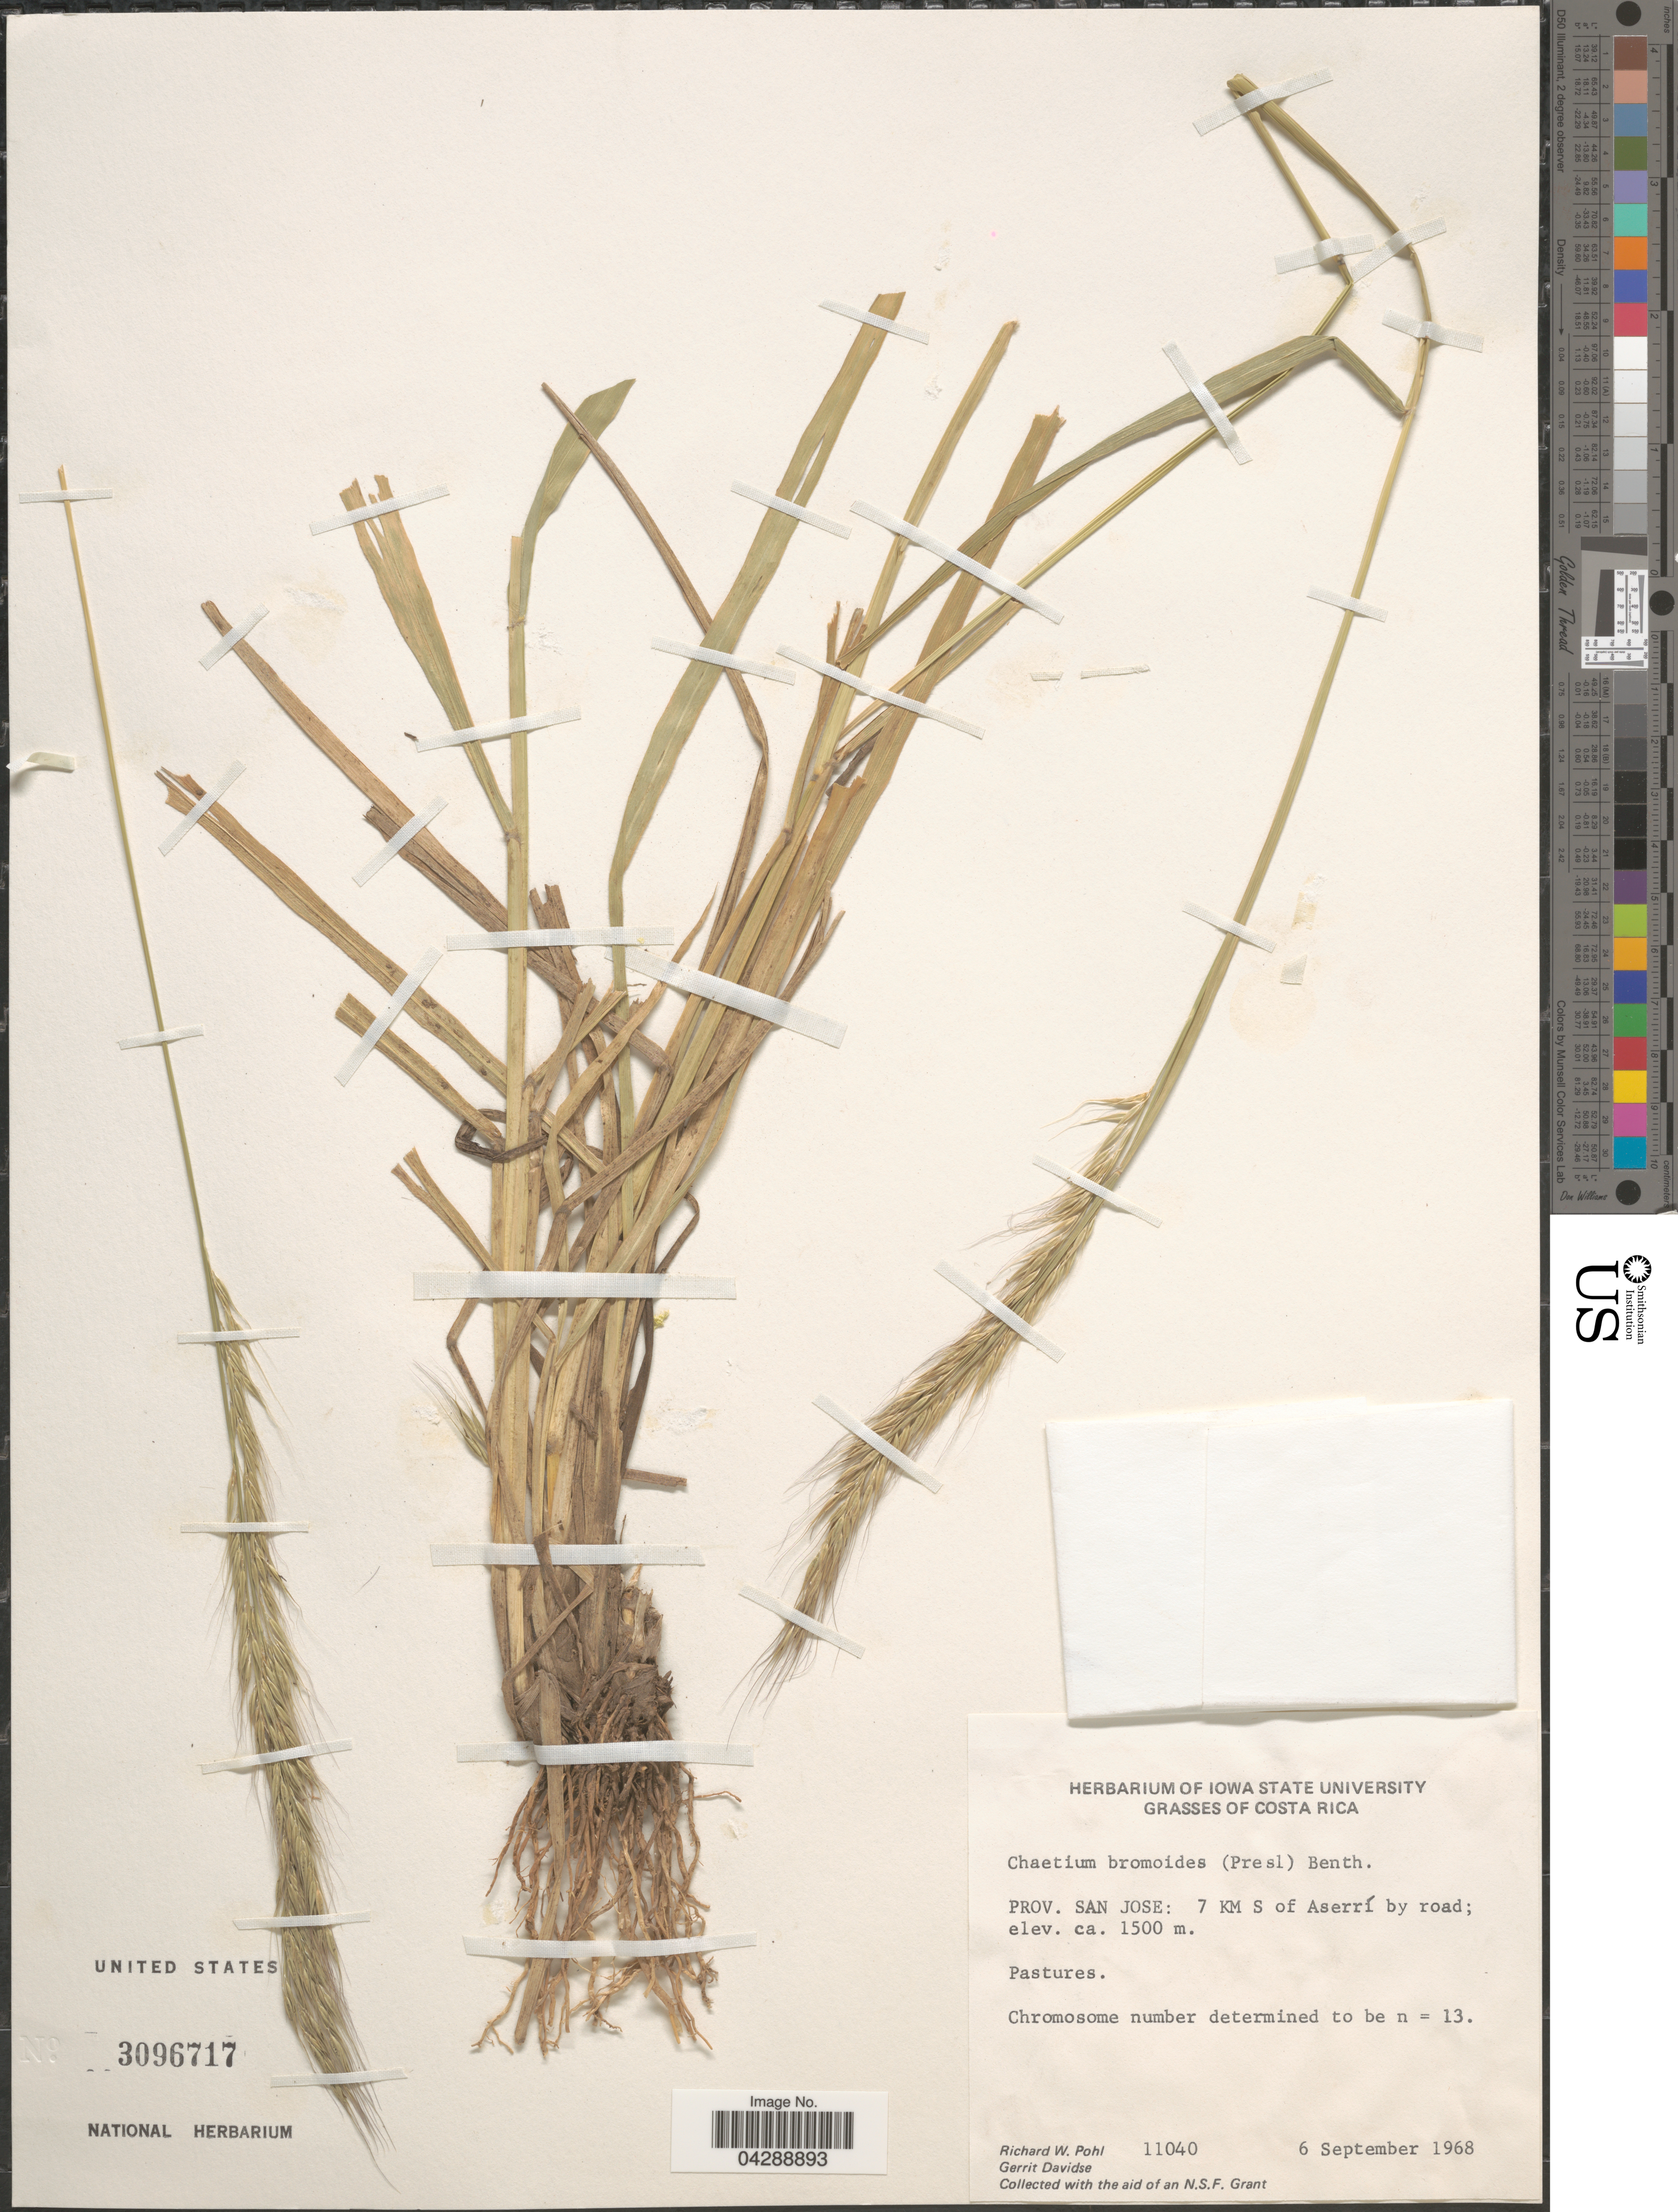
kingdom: Plantae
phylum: Tracheophyta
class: Liliopsida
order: Poales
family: Poaceae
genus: Chaetium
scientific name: Chaetium bromoides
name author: (J. Presl) Benth. ex Hemsl.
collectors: R. W. Pohl & G. Davidse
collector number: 11040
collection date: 1968-09-06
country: Costa Rica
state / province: San José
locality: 7 km S of Aserrí by road.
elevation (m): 1500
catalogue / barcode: US 3096717